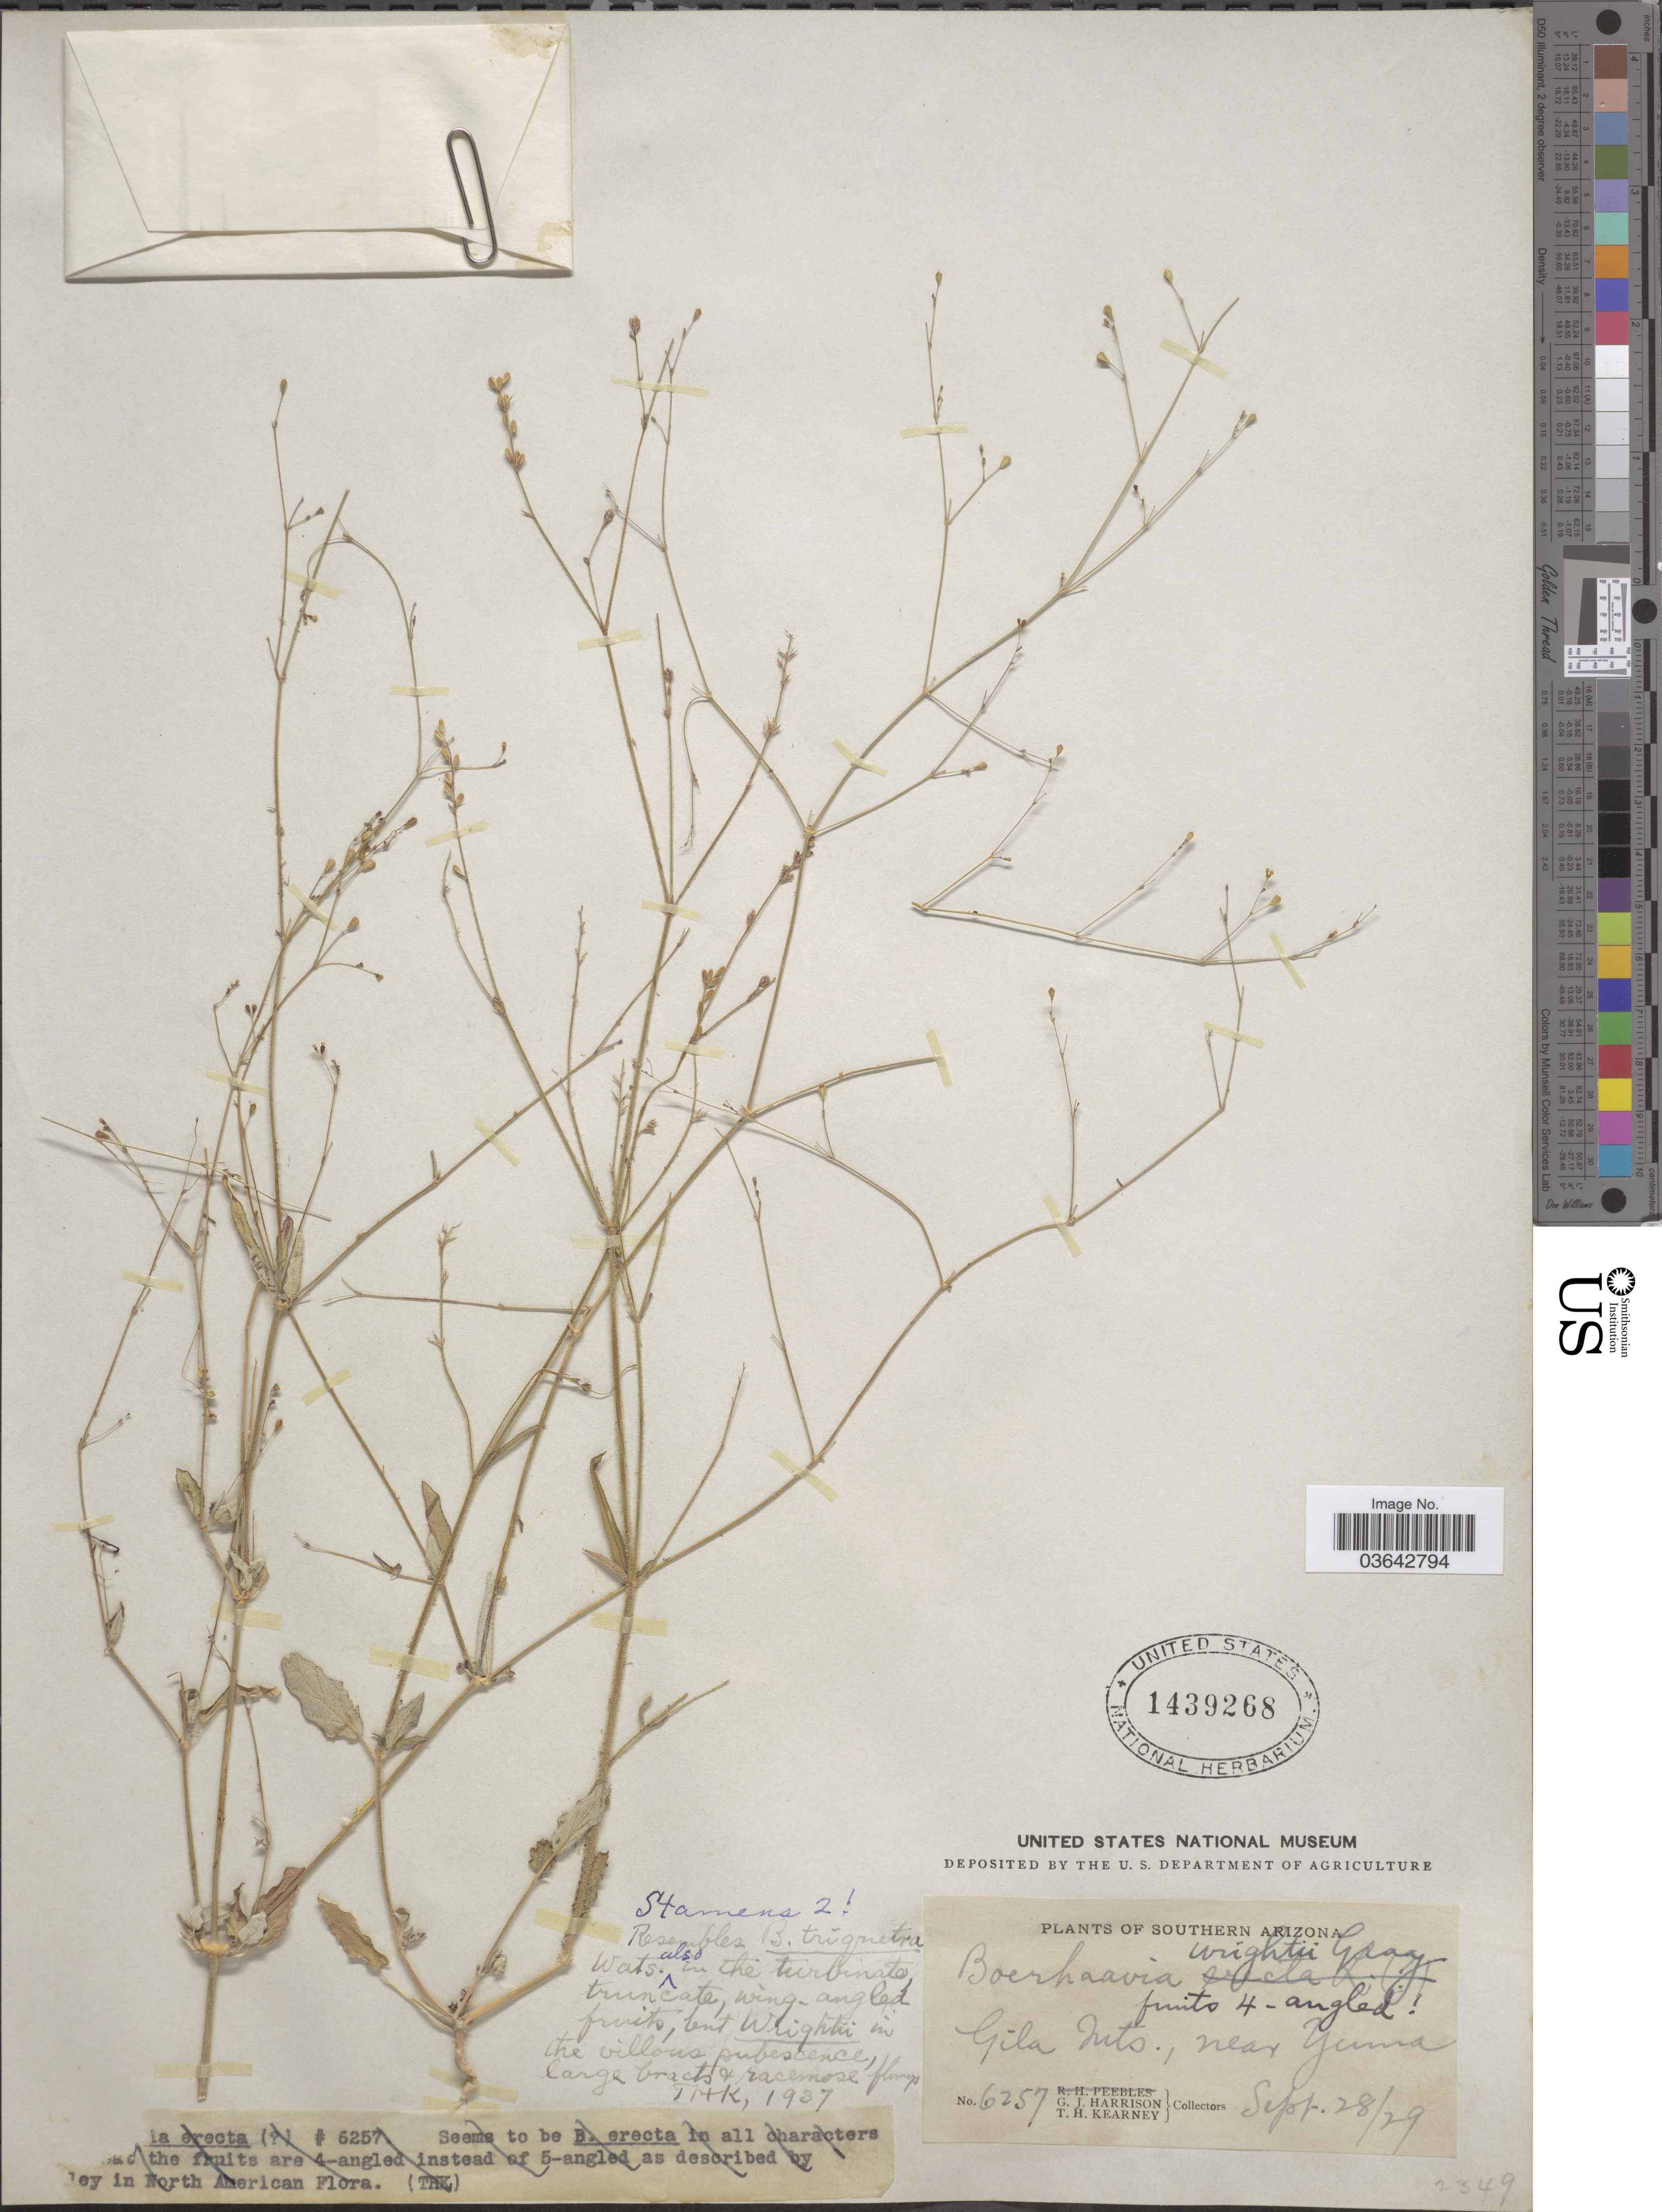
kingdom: Plantae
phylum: Tracheophyta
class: Magnoliopsida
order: Caryophyllales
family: Nyctaginaceae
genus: Boerhavia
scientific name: Boerhavia wrightii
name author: A. Gray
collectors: G. J. Harrison & T. H. Kearney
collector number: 6257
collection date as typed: Transcribed d/m/y: 28/9/29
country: United States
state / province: Arizona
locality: Southern Arizona. Gila Mts., near Yuma.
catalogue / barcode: US 1439268